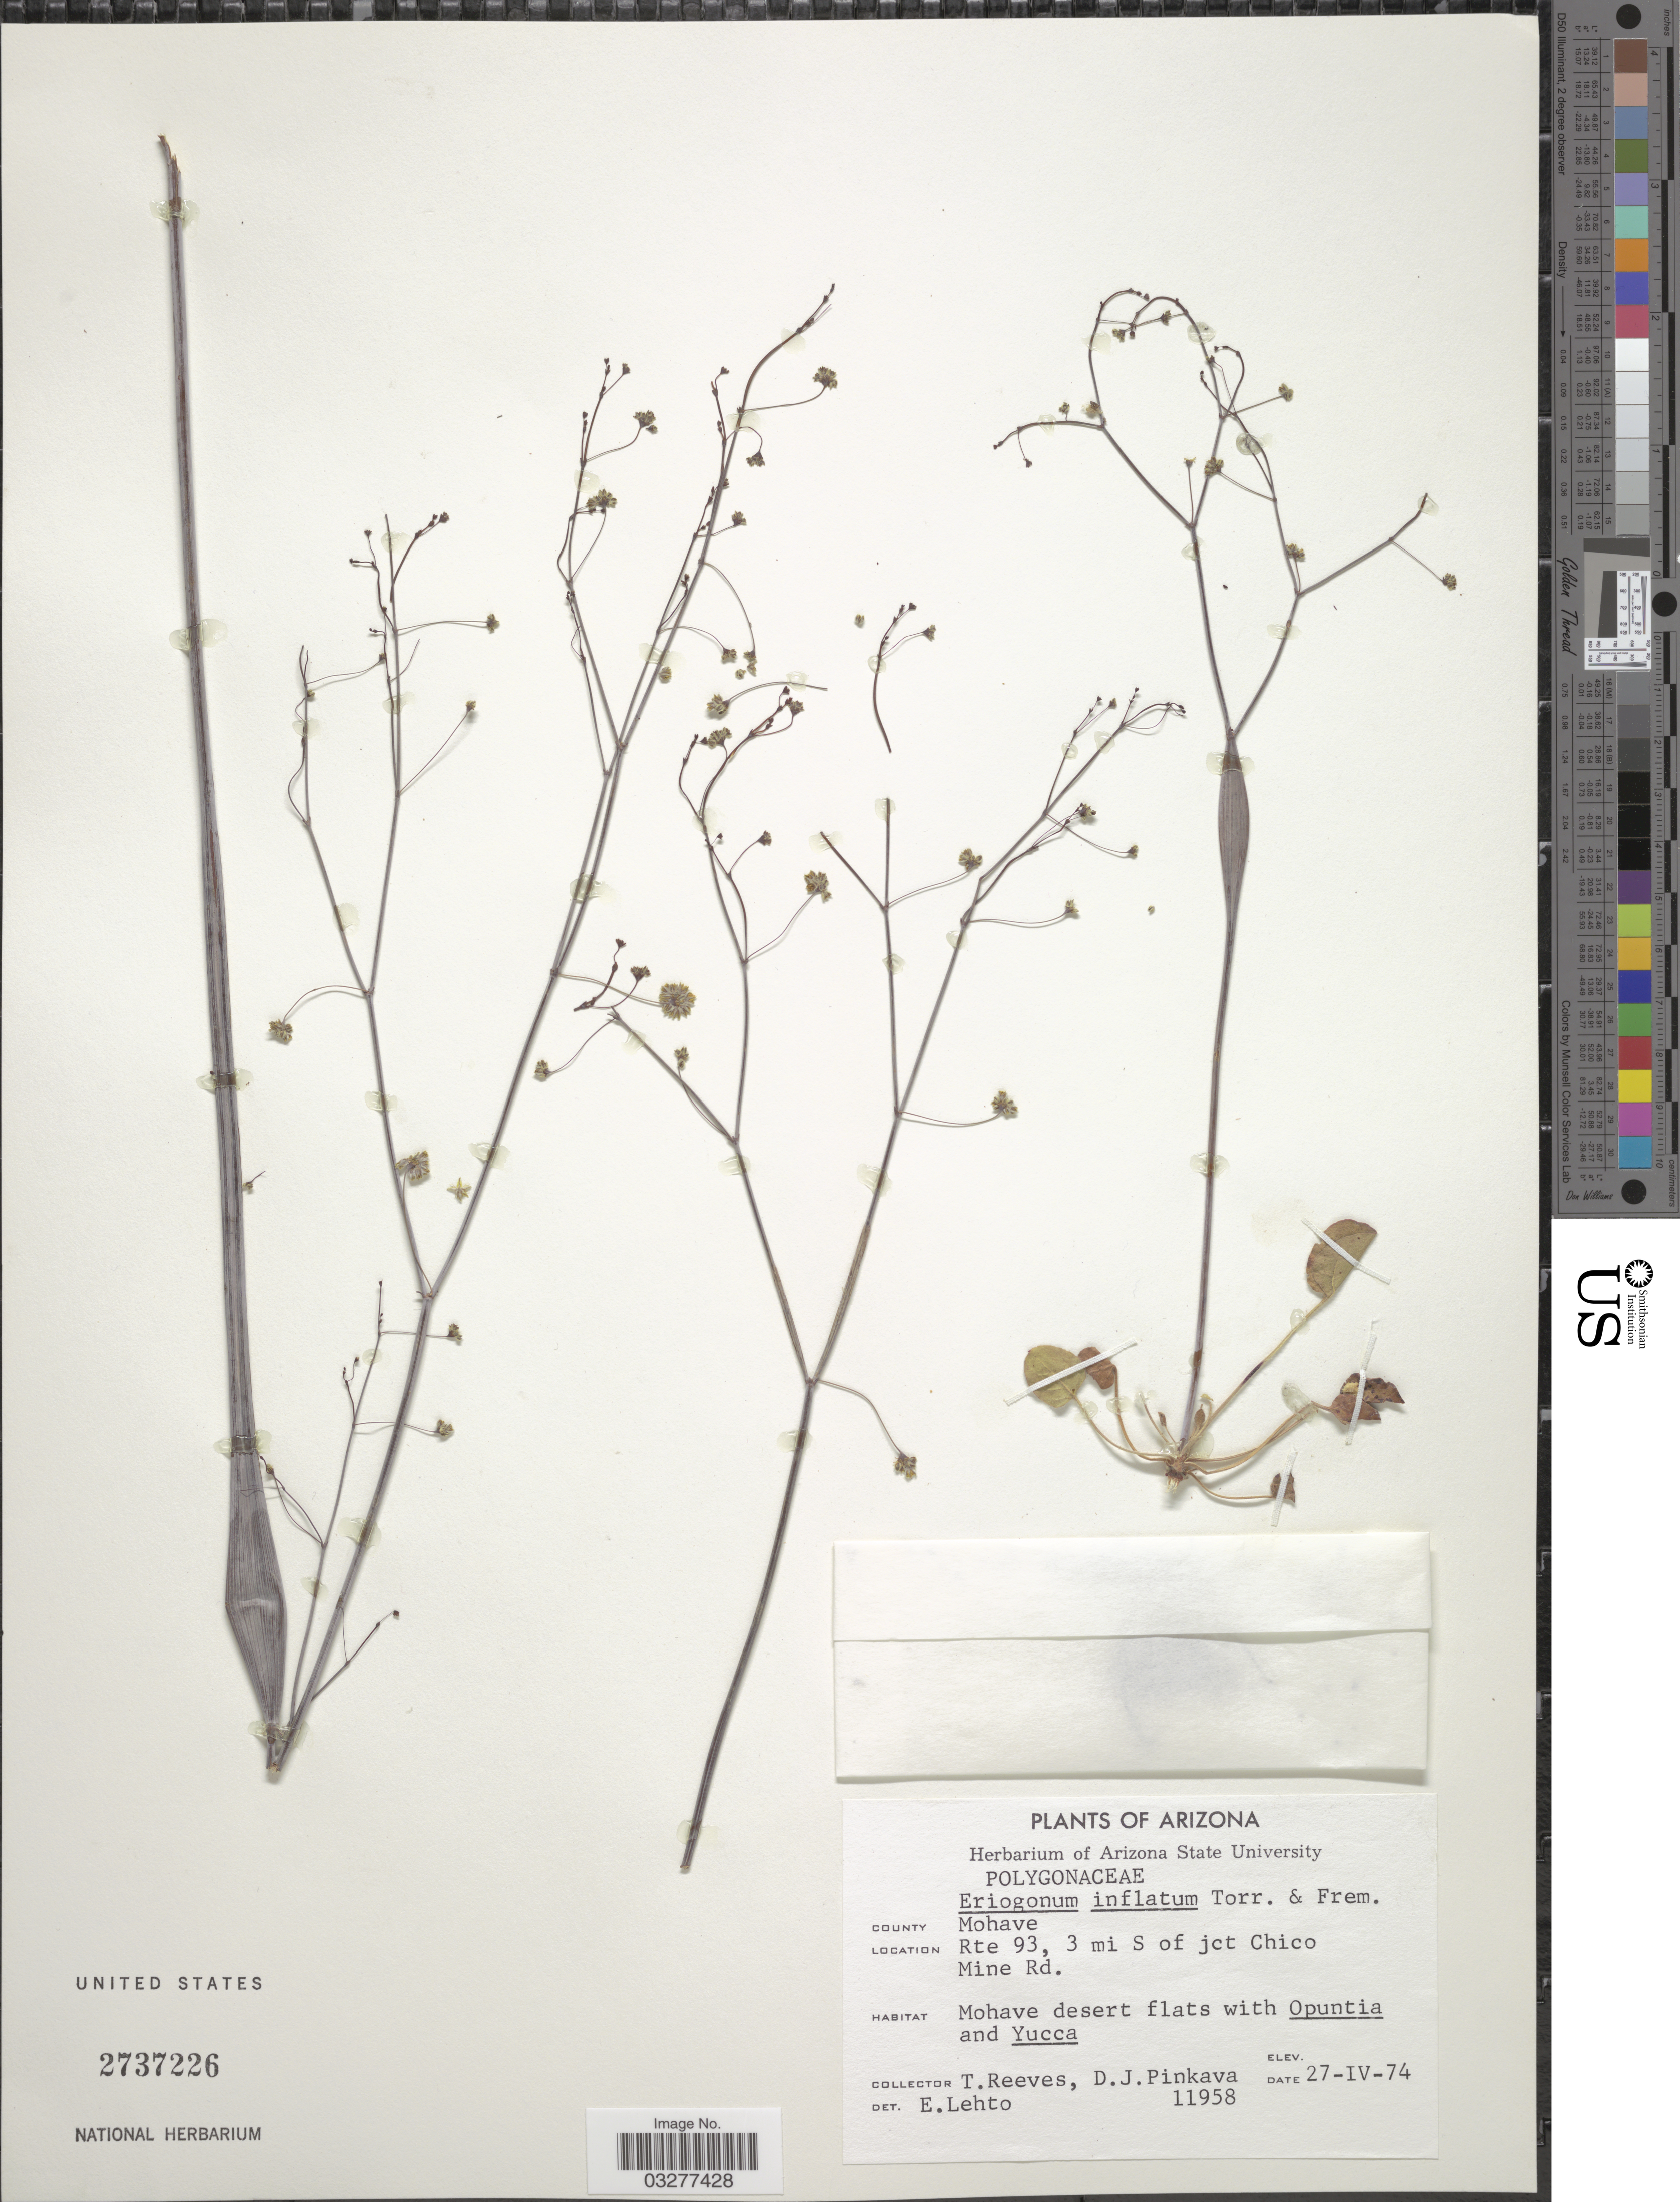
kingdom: Plantae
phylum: Tracheophyta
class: Magnoliopsida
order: Caryophyllales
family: Polygonaceae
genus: Eriogonum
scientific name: Eriogonum inflatum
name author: Torr. & Frém.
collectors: T. Reeves & D. J. Pinkava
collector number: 11958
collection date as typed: Transcribed d/m/y: 27/4/74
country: United States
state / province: Arizona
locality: County Mohave. Rte 93, 3 mi S of jct Chico Mine Rd. Mohave desert flats.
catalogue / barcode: US 2737226